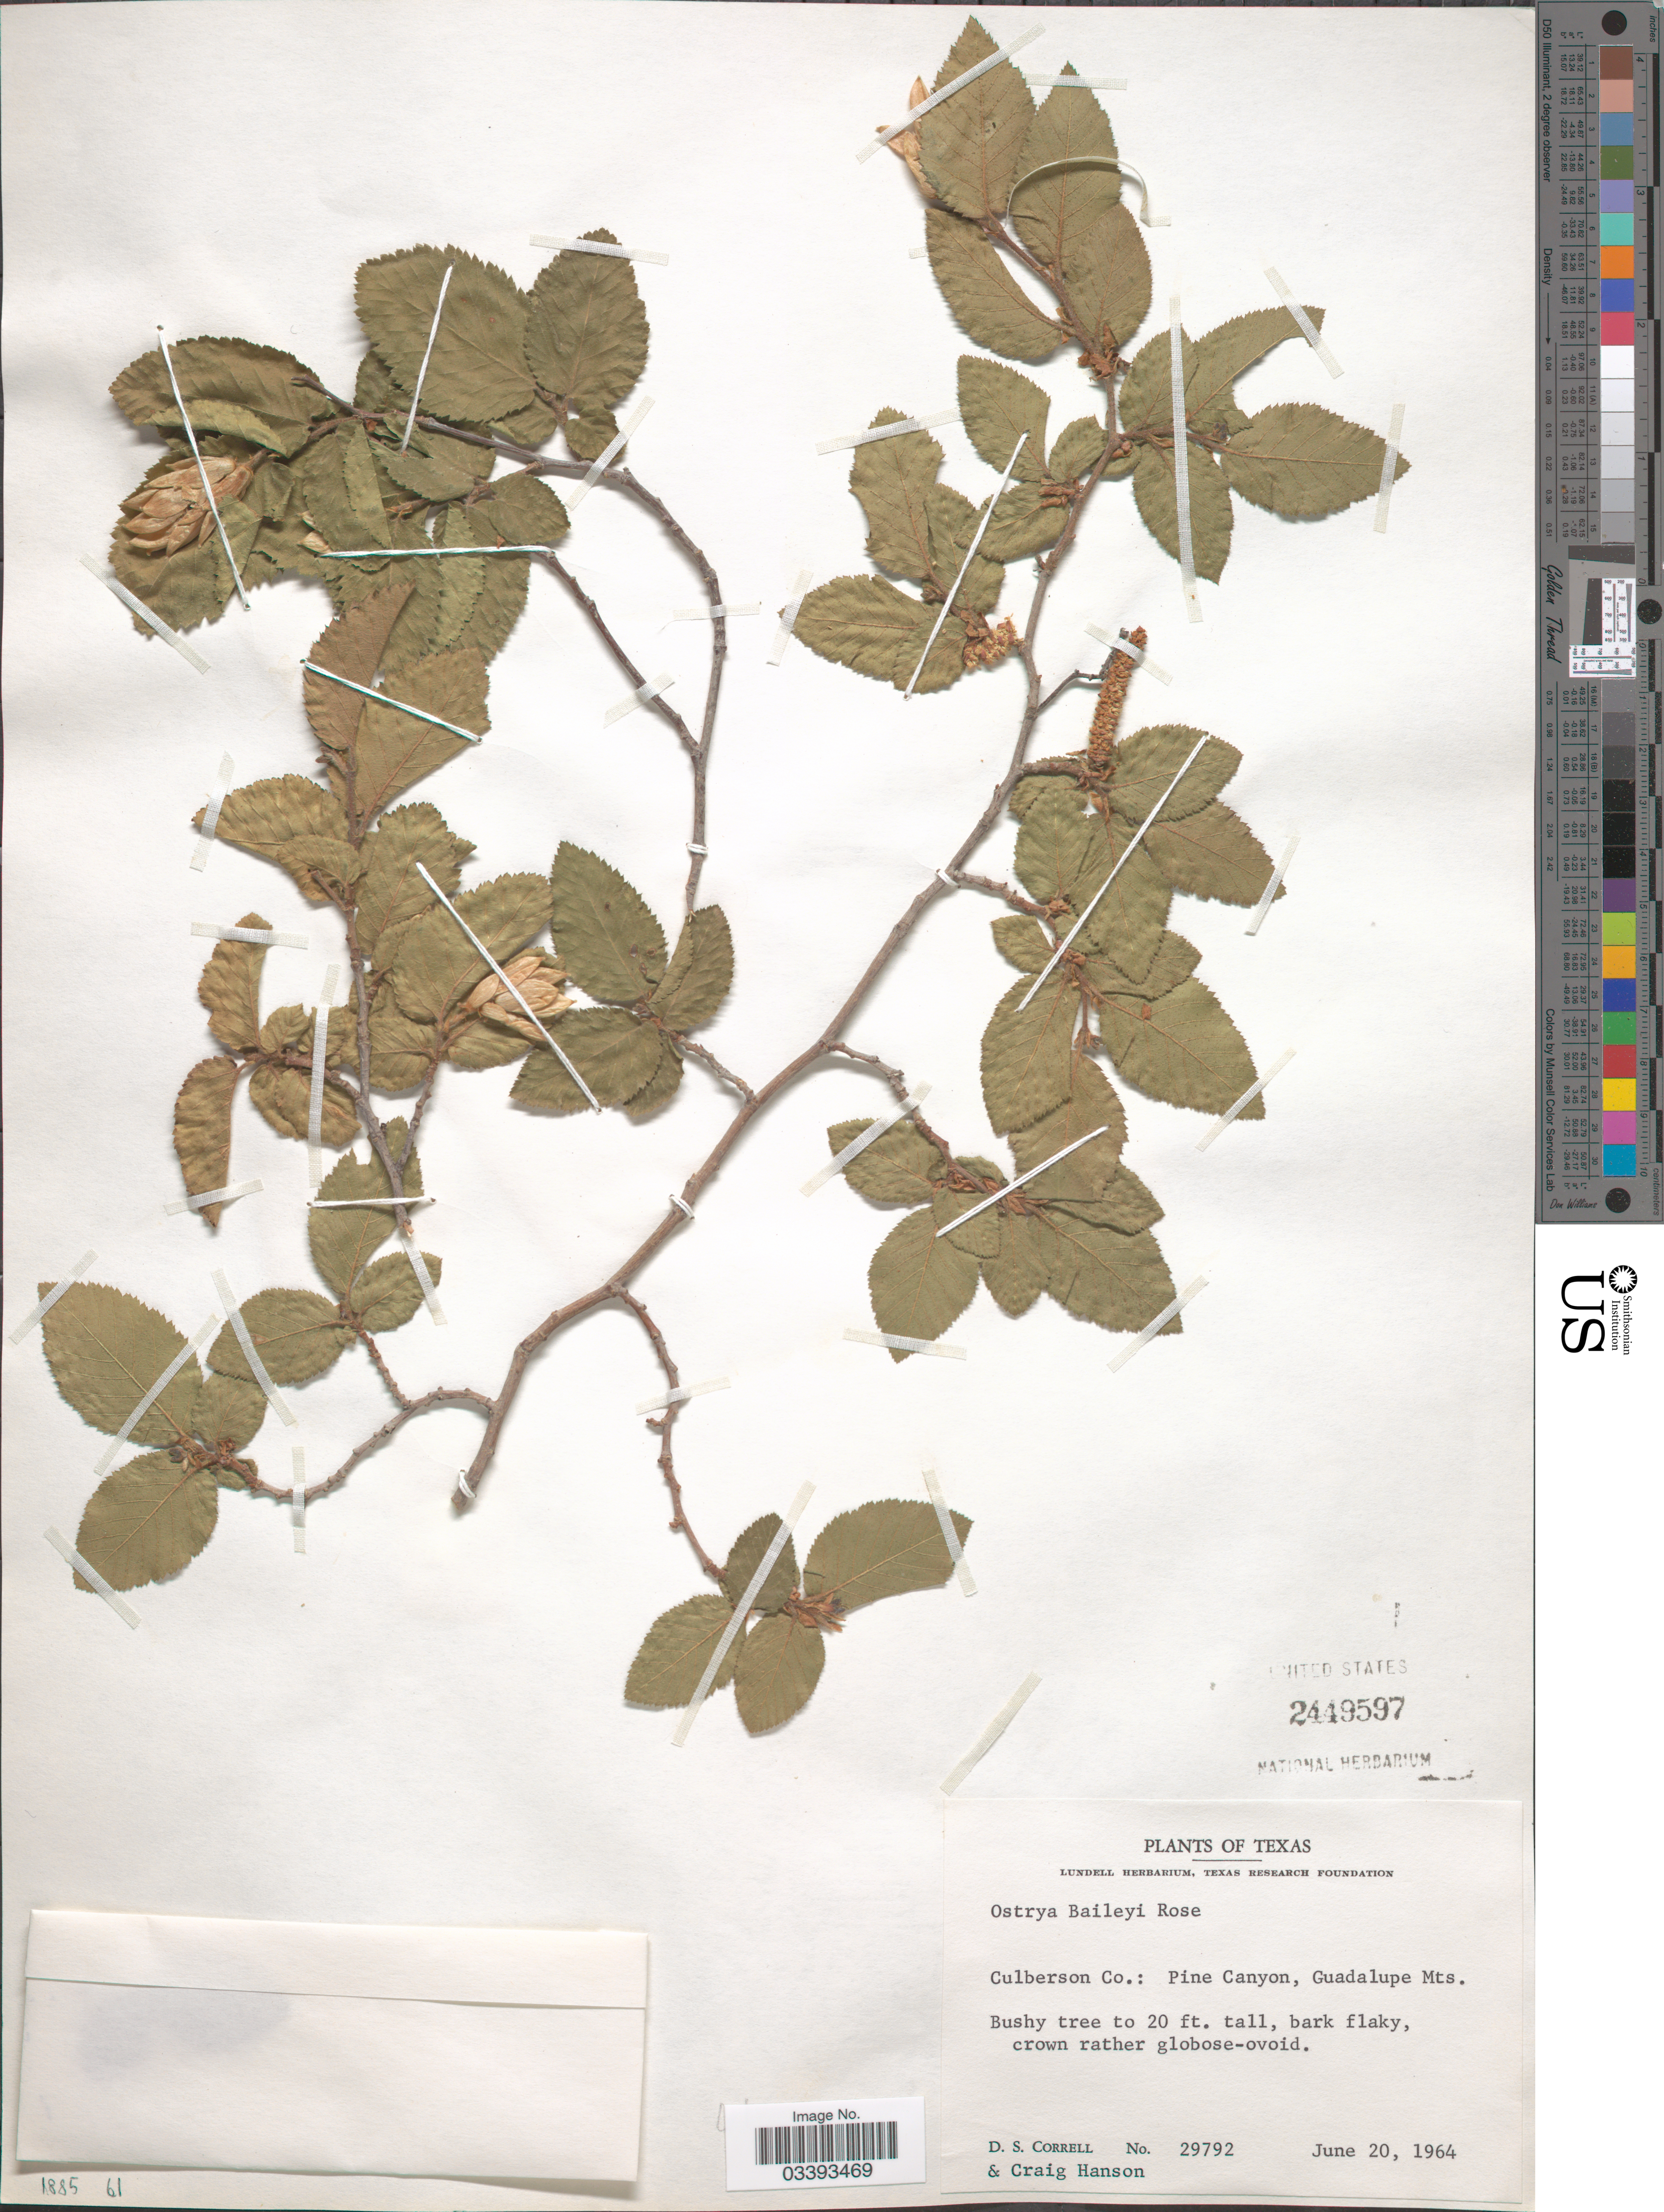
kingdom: Plantae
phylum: Tracheophyta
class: Magnoliopsida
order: Fagales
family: Betulaceae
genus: Ostrya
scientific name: Ostrya knowltoni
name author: Coville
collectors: D. S. Correll & C. Hanson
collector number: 29792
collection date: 1964-06-20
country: United States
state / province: Texas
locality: Culberson Co.: Pine Canyon, Guadalupe Mts.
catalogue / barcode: US 2449597